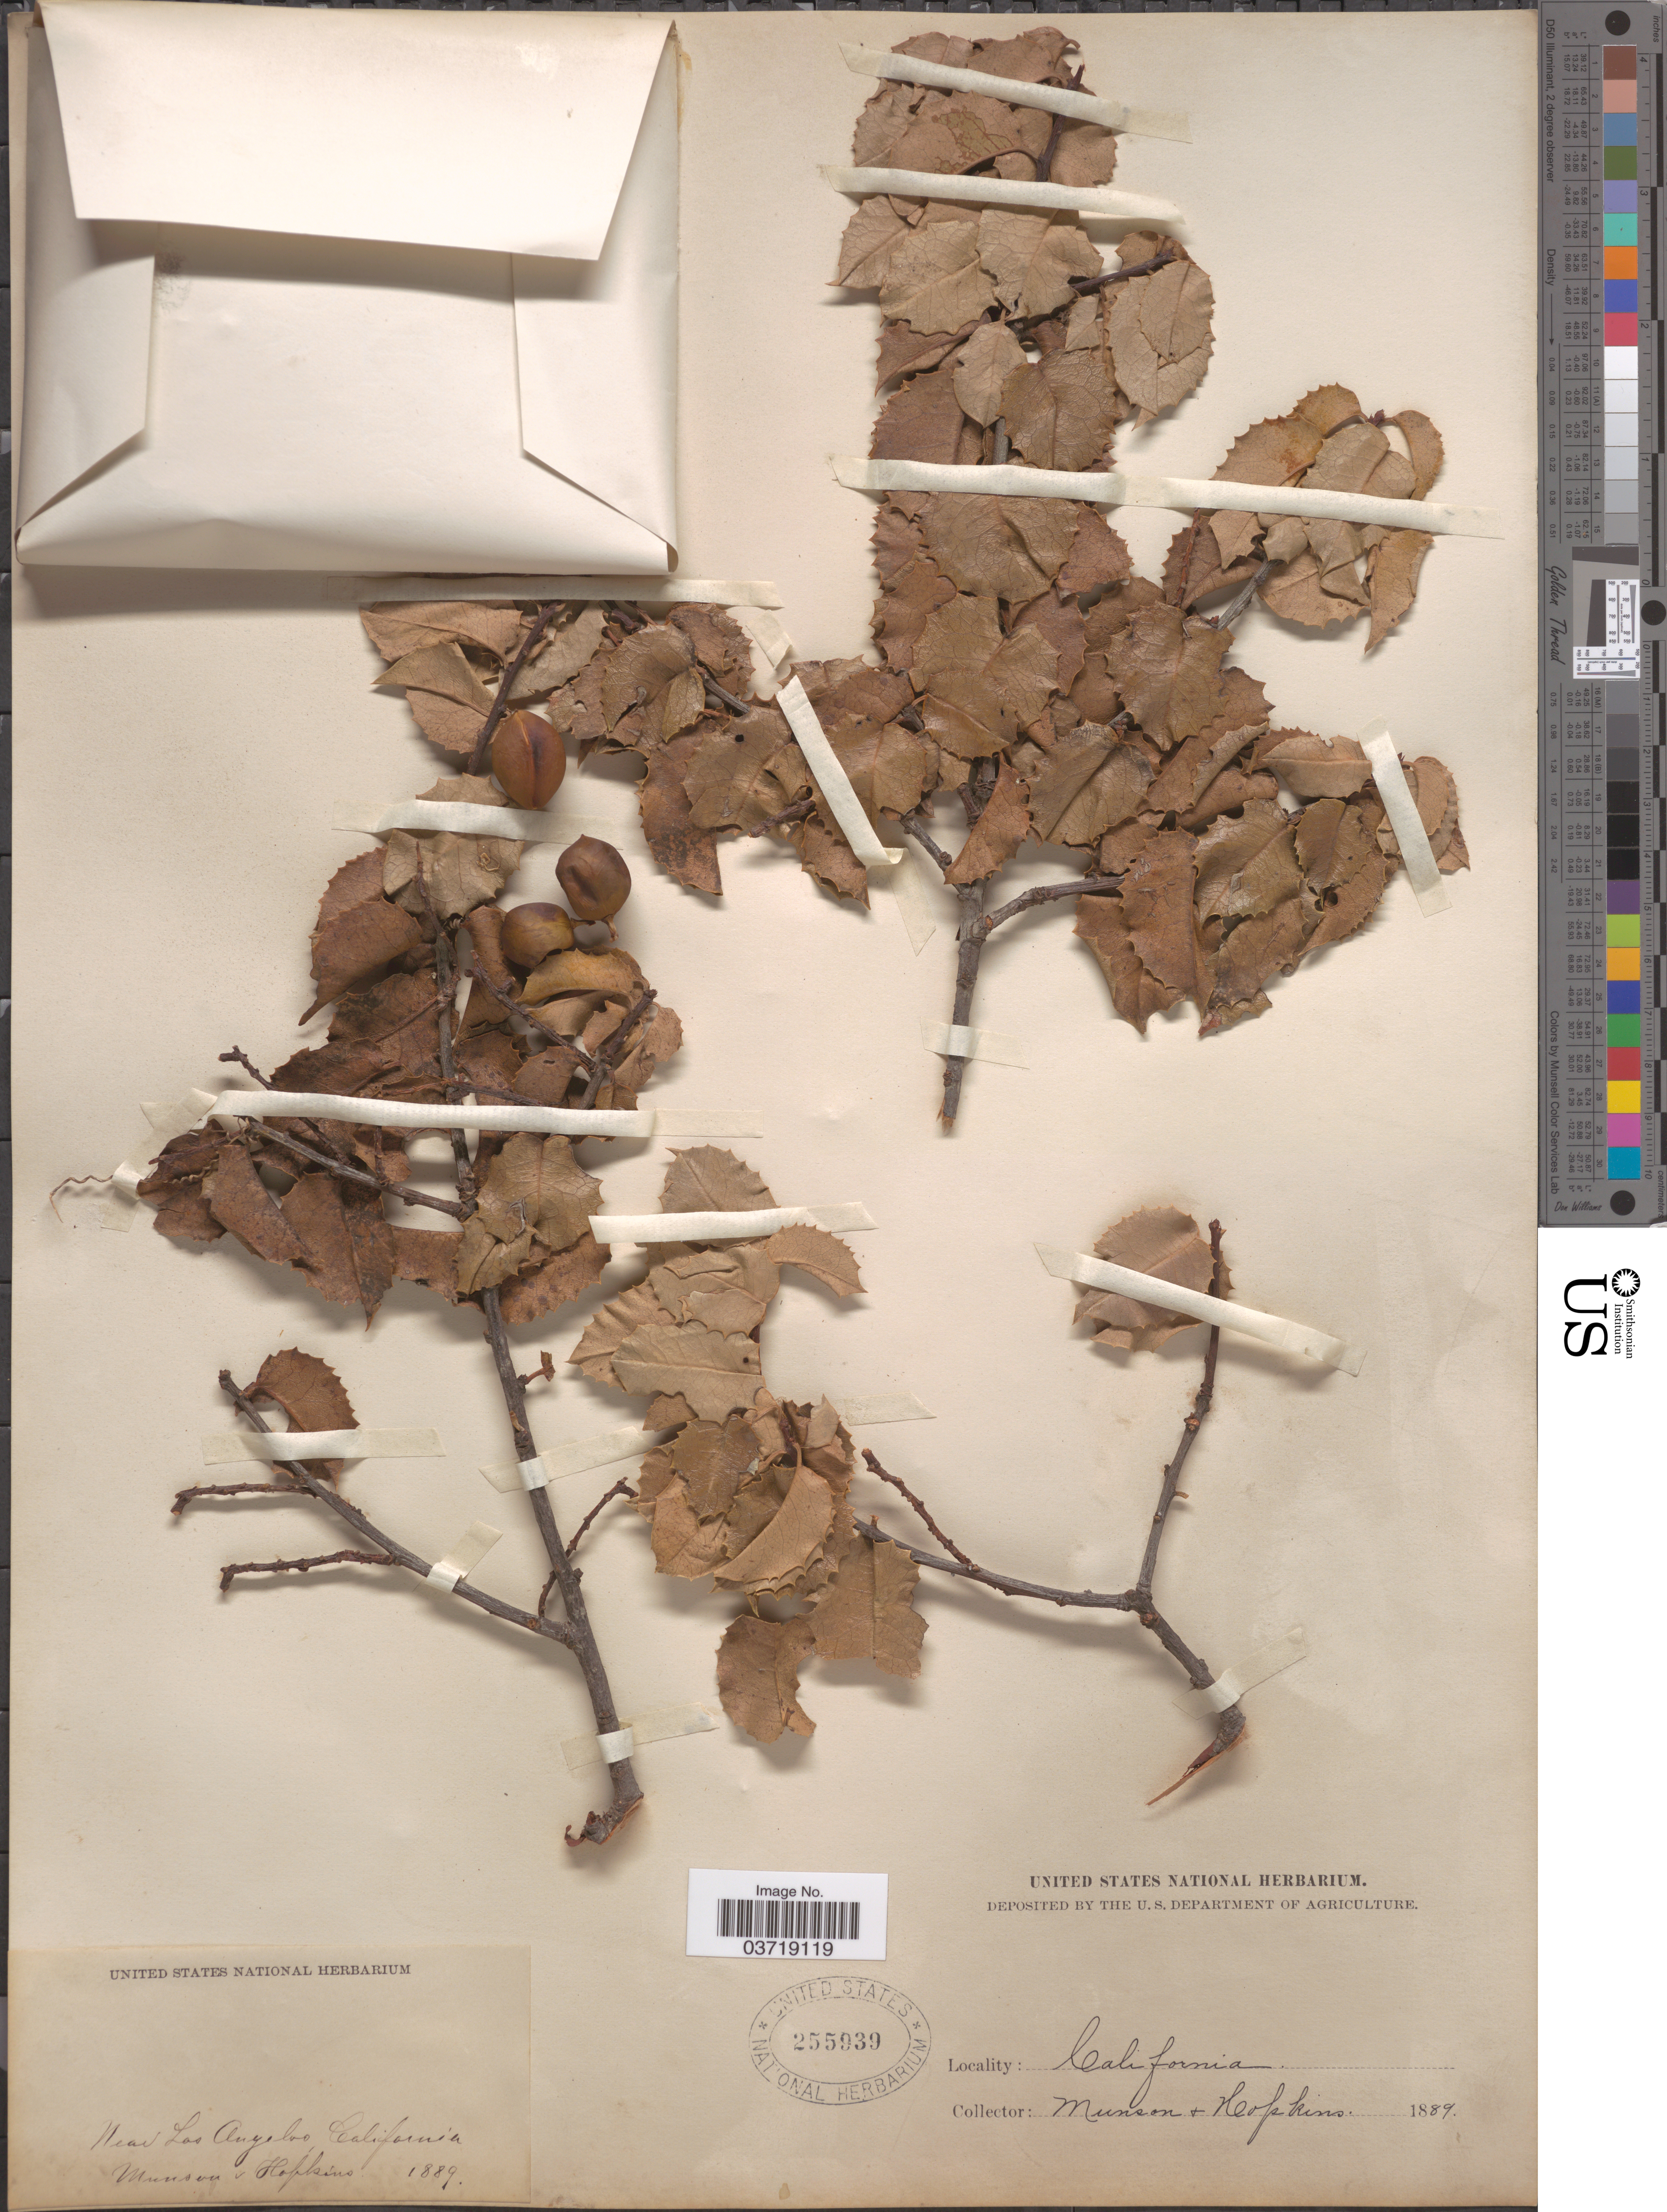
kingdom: Plantae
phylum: Tracheophyta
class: Magnoliopsida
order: Rosales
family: Rosaceae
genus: Prunus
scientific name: Prunus ilicifolia var. ilicifolia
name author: (Nutt. ex Hook. & Arn.) D. Dietr.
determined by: Strong, Mark T., (BOT), Smithsonian Institution - National Museum of Natural History (UNITED STATES)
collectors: -. Munson & -- Hopkins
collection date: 1889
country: United States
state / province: California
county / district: Los Angeles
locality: Near Los Angeles.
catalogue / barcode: US 255939